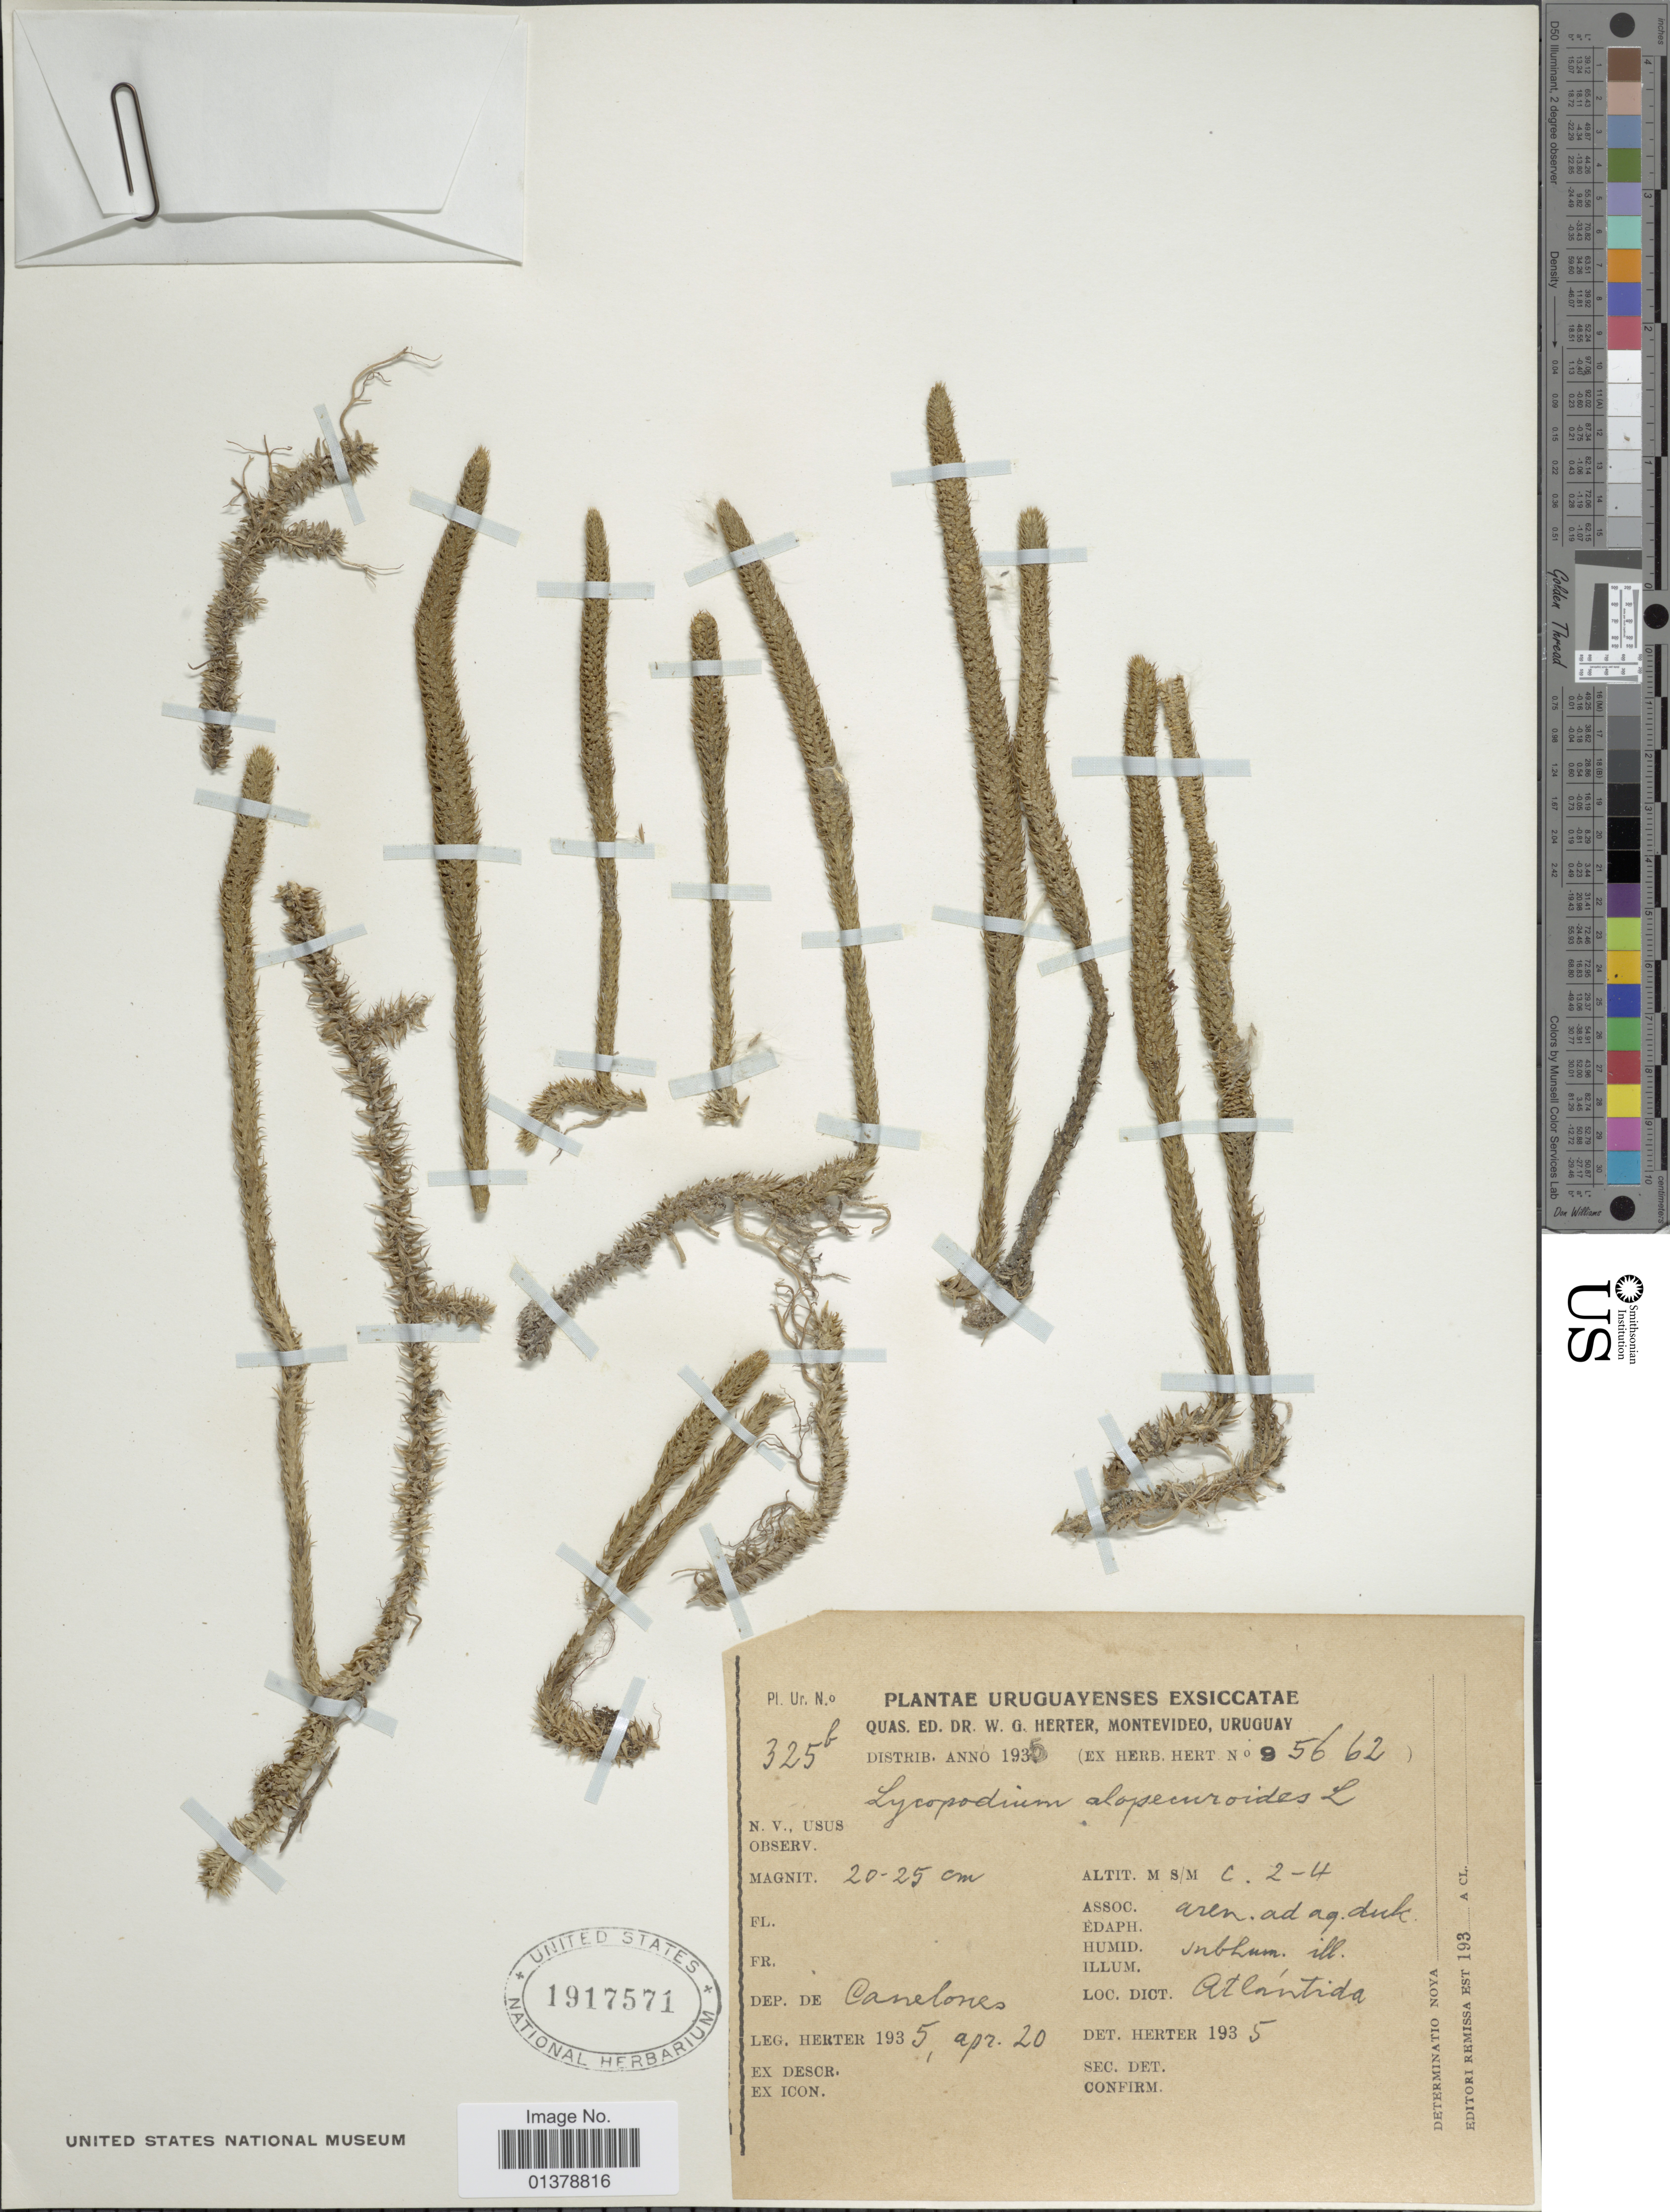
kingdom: Plantae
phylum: Tracheophyta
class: Lycopodiopsida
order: Lycopodiales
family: Lycopodiaceae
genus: Lycopodiella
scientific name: Lycopodiella alopecuroides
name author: (L.) Cranfill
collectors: W. G. Herter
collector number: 325b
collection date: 1935-04-20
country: Uruguay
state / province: Canelones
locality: Atlantida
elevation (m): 2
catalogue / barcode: US 1917571